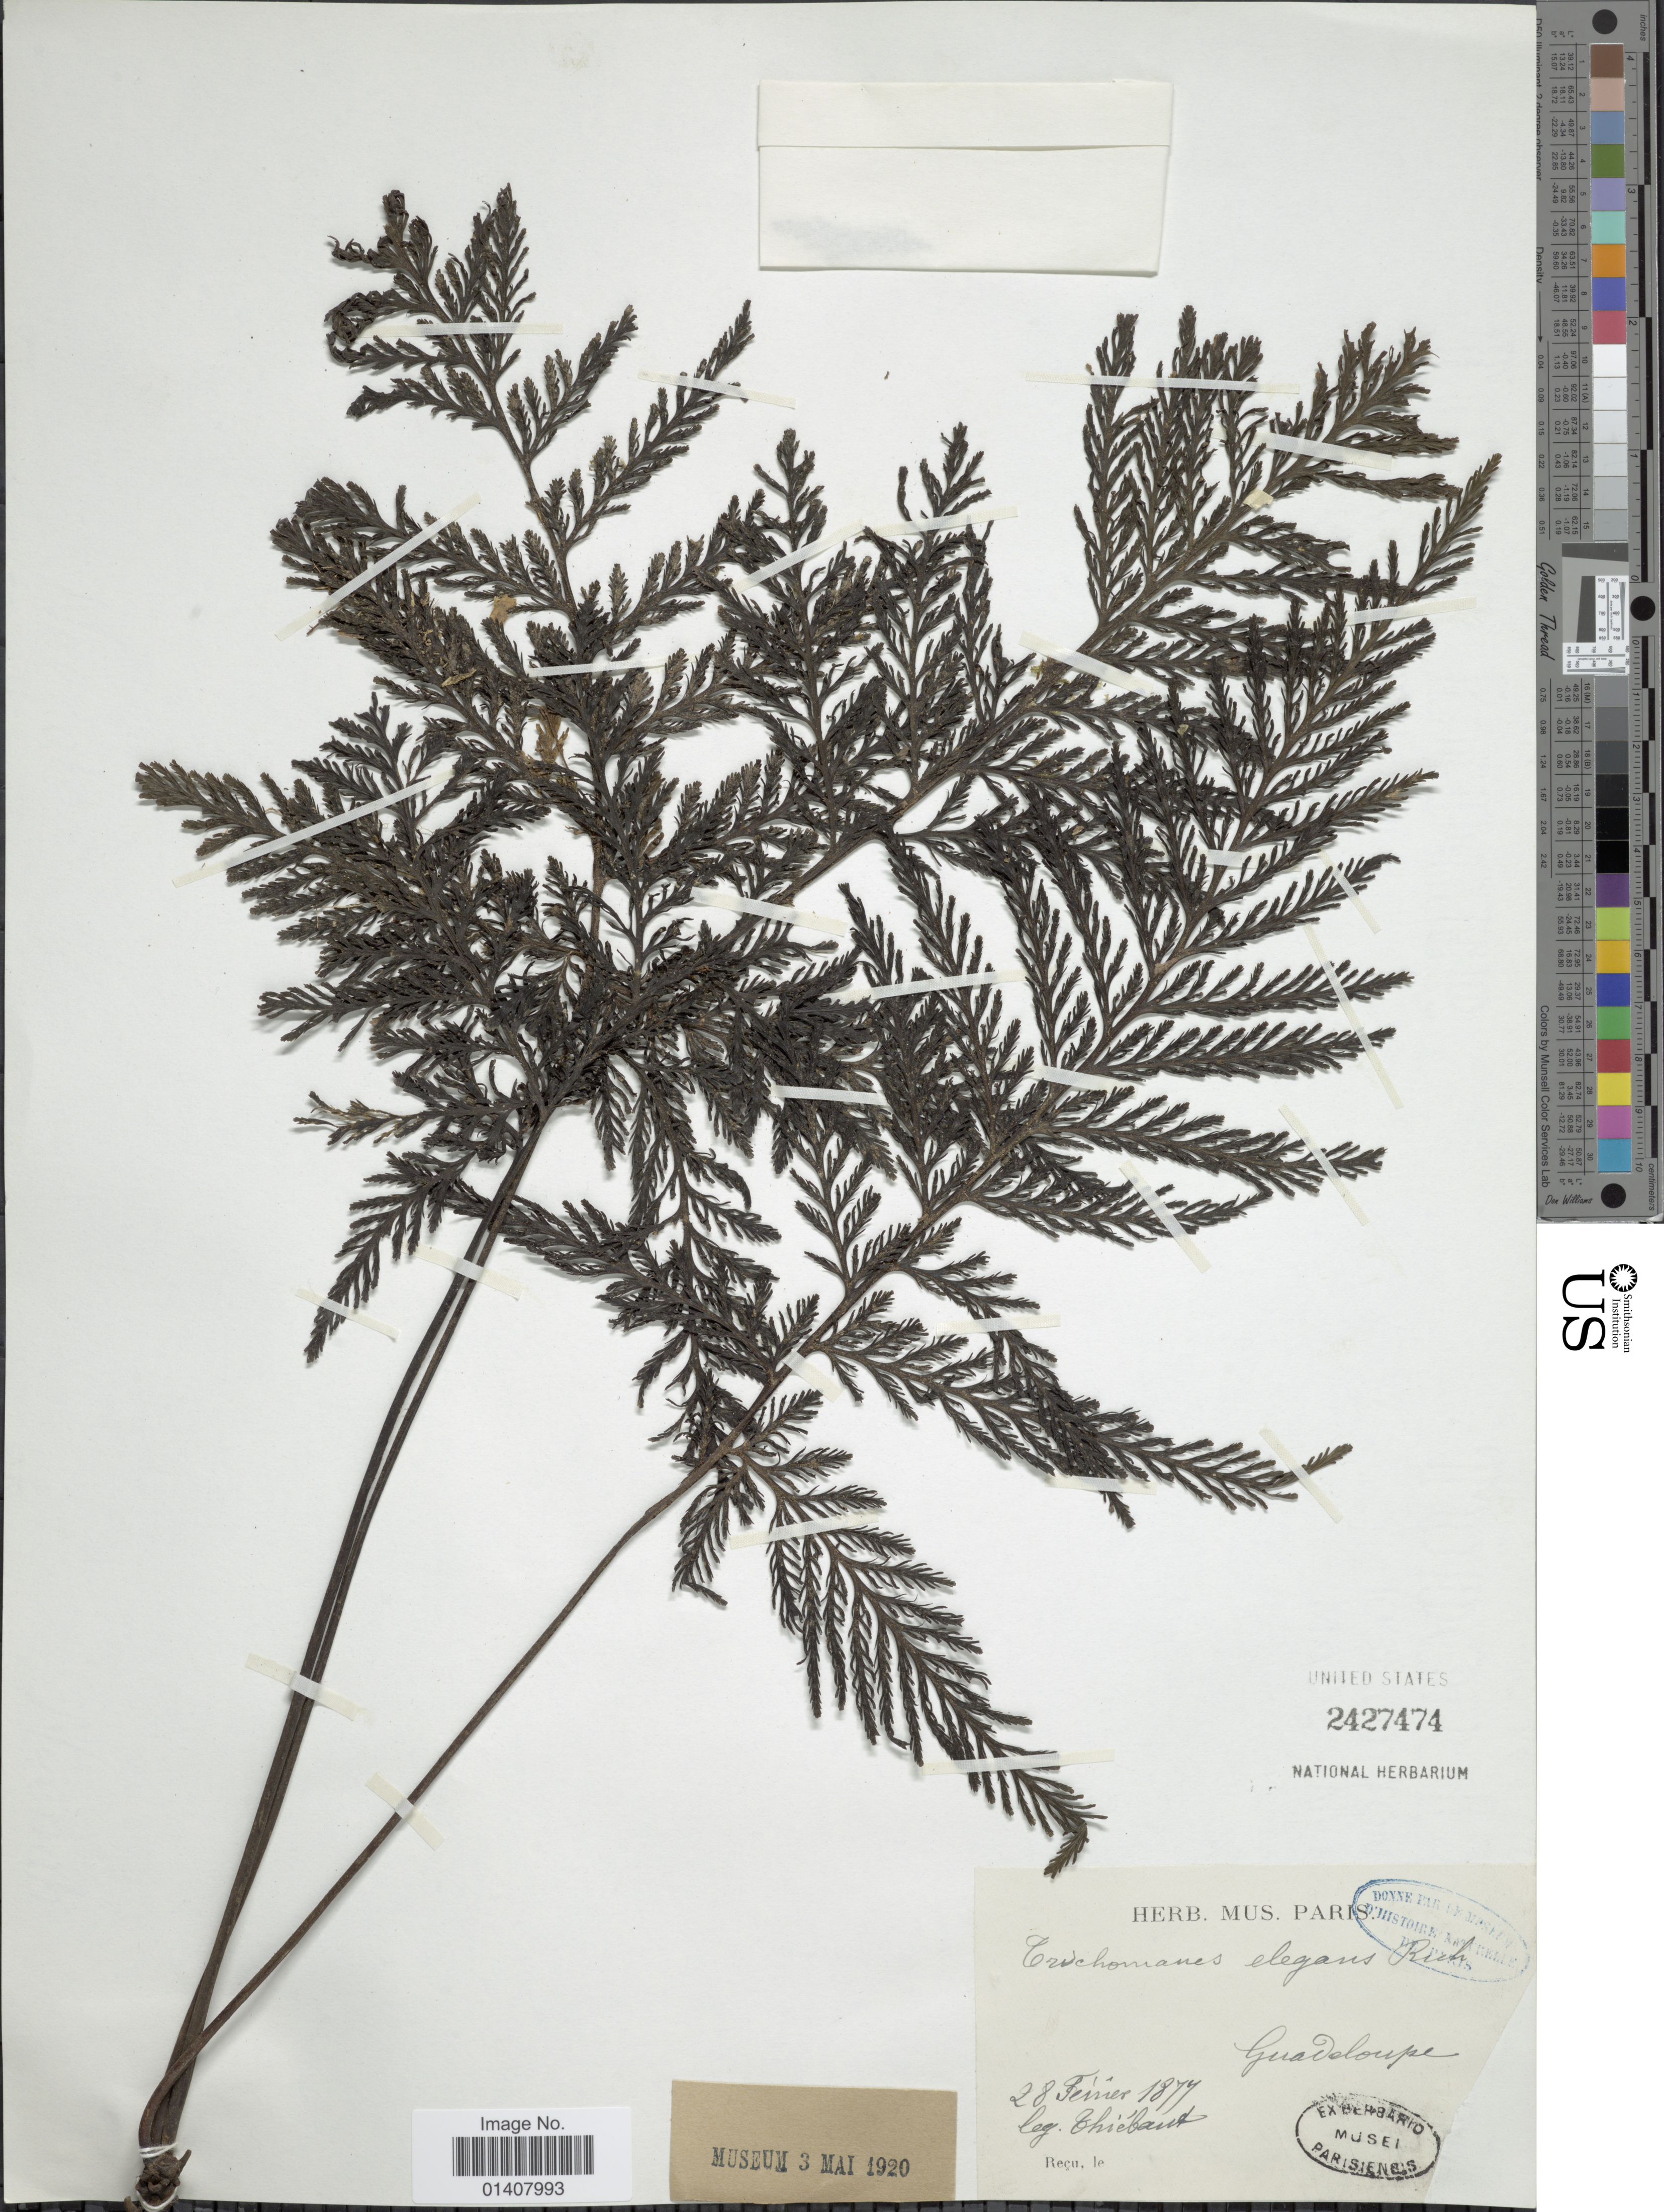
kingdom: Plantae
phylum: Tracheophyta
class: Polypodiopsida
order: Hymenophyllales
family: Hymenophyllaceae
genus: Trichomanes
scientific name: Trichomanes elegans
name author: Rich.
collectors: Chaubeut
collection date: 1877-02-28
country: Guadeloupe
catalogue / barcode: US 2427474